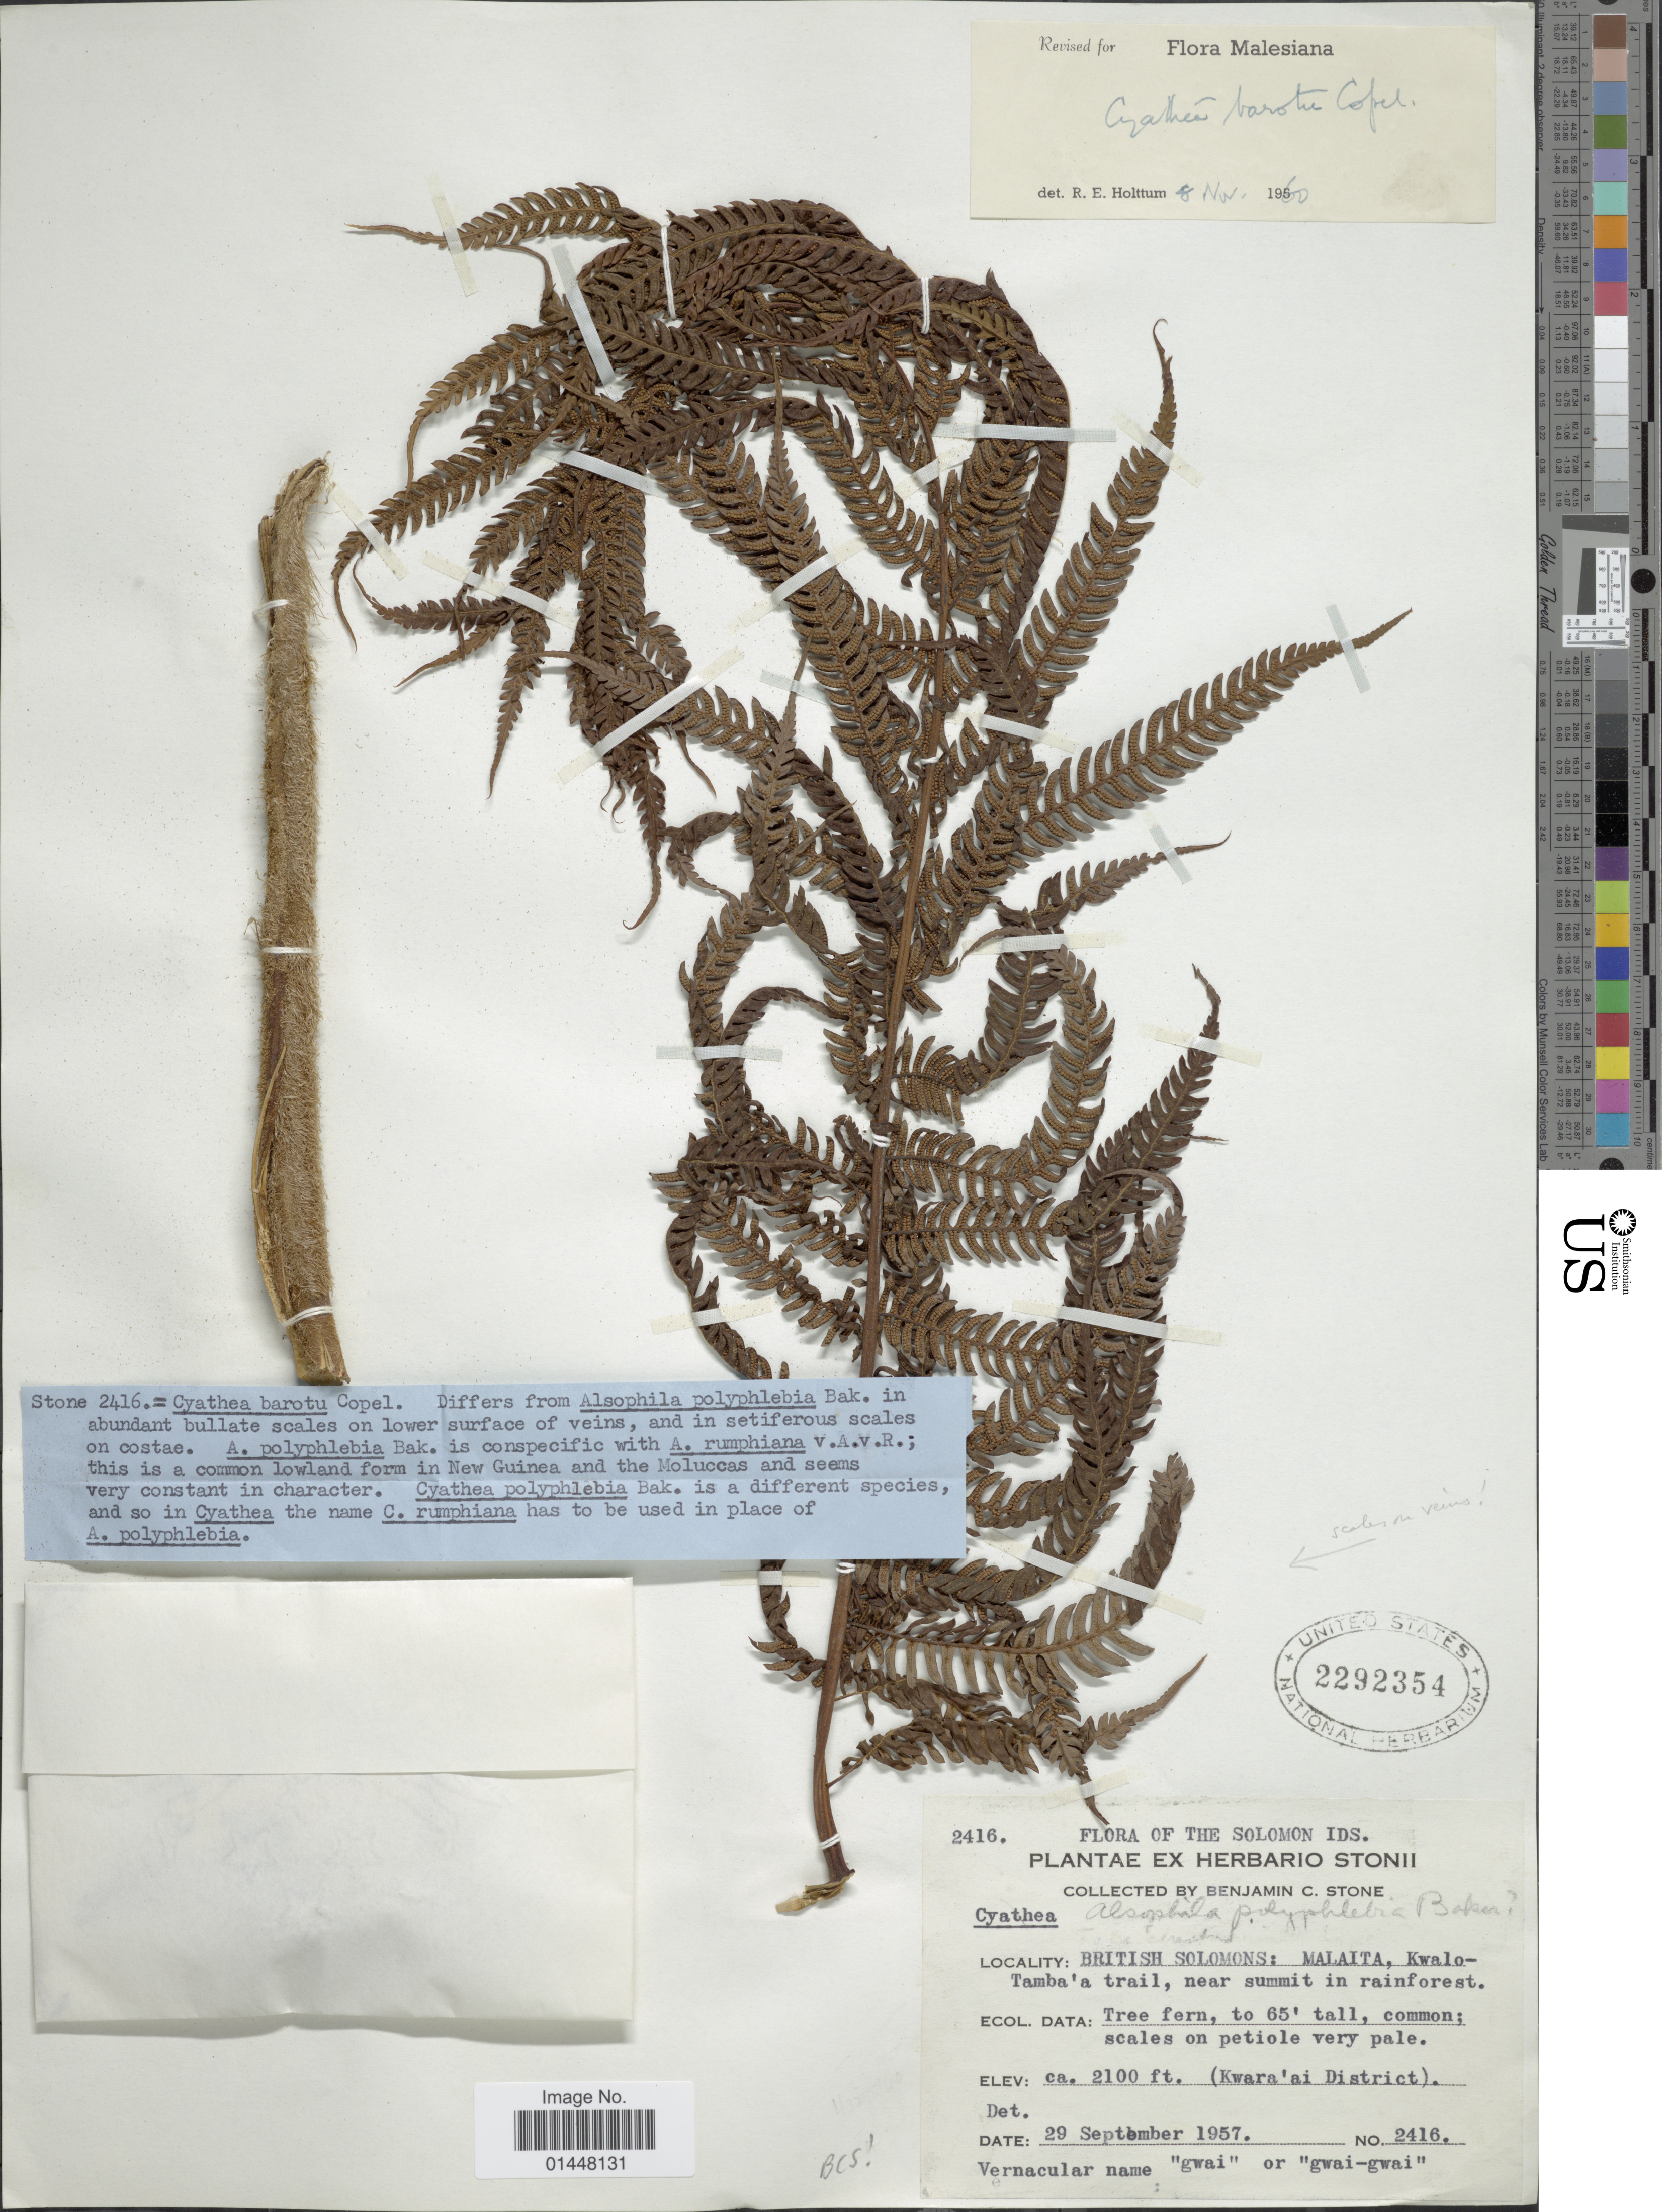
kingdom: Plantae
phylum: Tracheophyta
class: Polypodiopsida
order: Cyatheales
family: Cyatheaceae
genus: Sphaeropteris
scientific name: Sphaeropteris vittata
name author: (Copel.) R.M. Tryon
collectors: B. C. Stone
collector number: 2416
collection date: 1957-09-29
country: Solomon Islands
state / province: Solomon Islands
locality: British Solomons: Malaita, Kwalo-Tamba'a trail, near summit in rainforest.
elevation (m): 640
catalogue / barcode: US 2292354